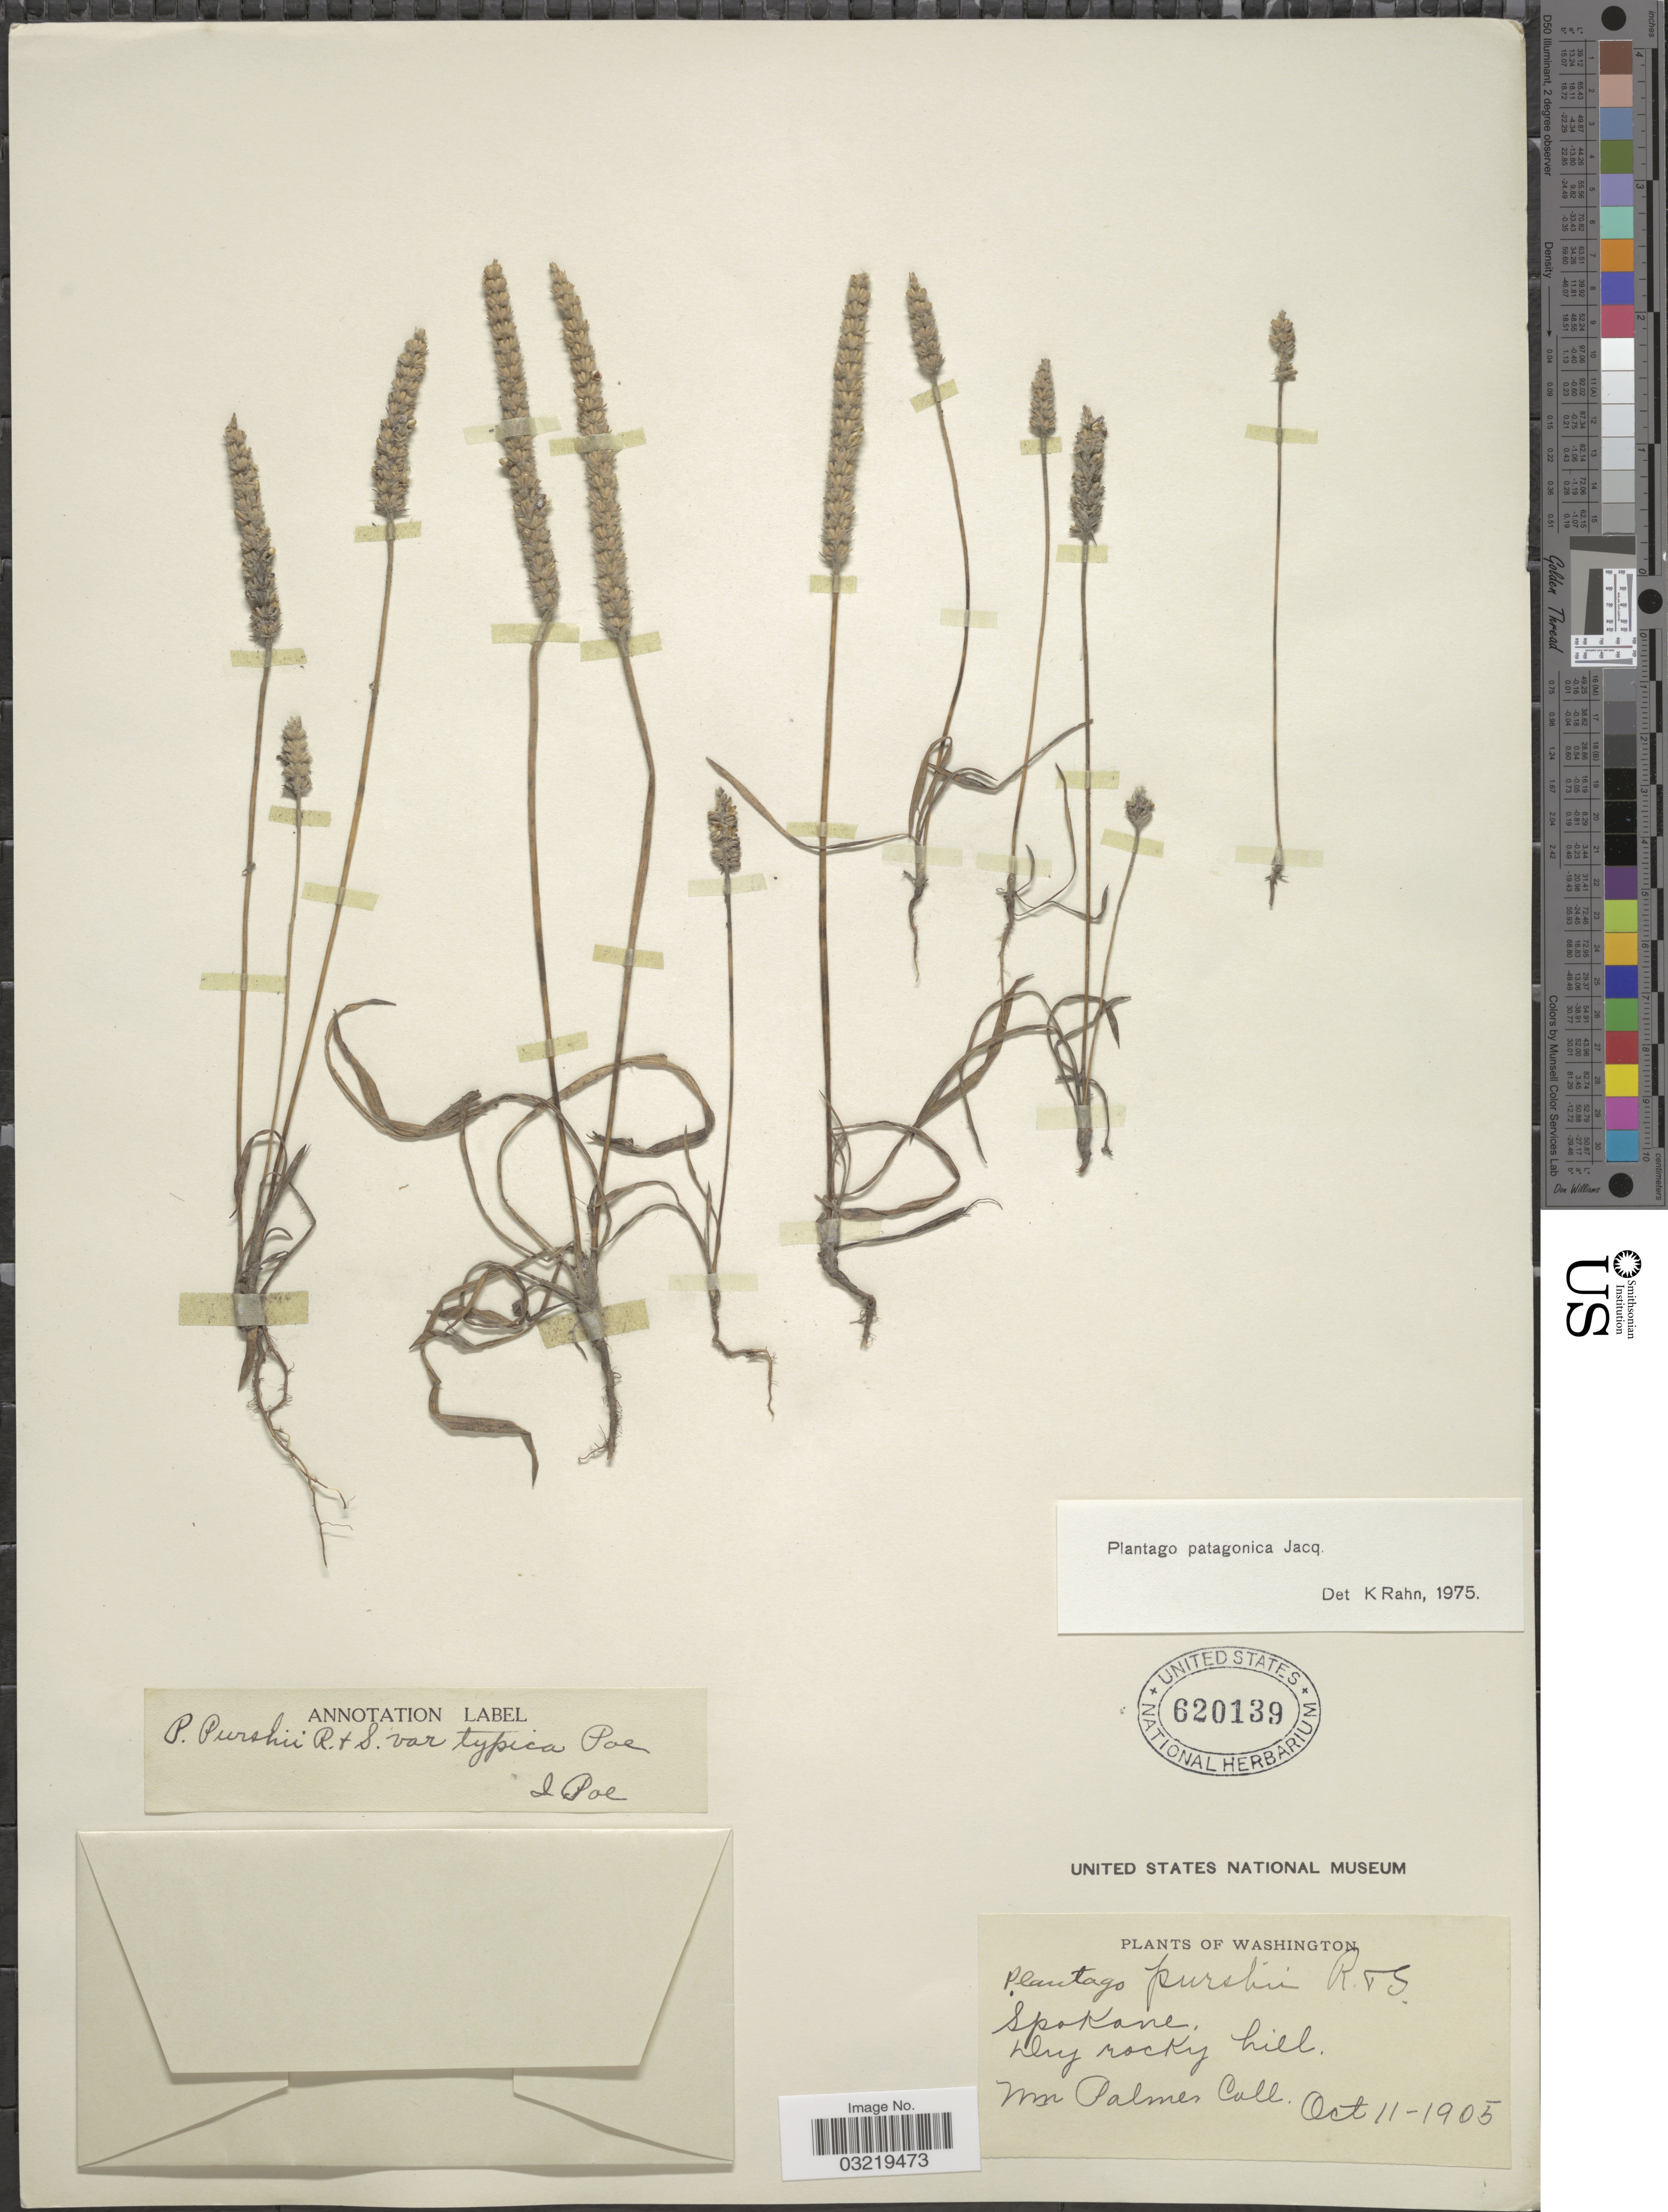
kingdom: Plantae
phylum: Tracheophyta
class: Magnoliopsida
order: Lamiales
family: Plantaginaceae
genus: Plantago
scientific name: Plantago patagonica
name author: Jacq.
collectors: W. Palmer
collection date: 1905-10-11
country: United States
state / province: Washington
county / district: Spokane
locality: Spokane.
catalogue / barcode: US 620139